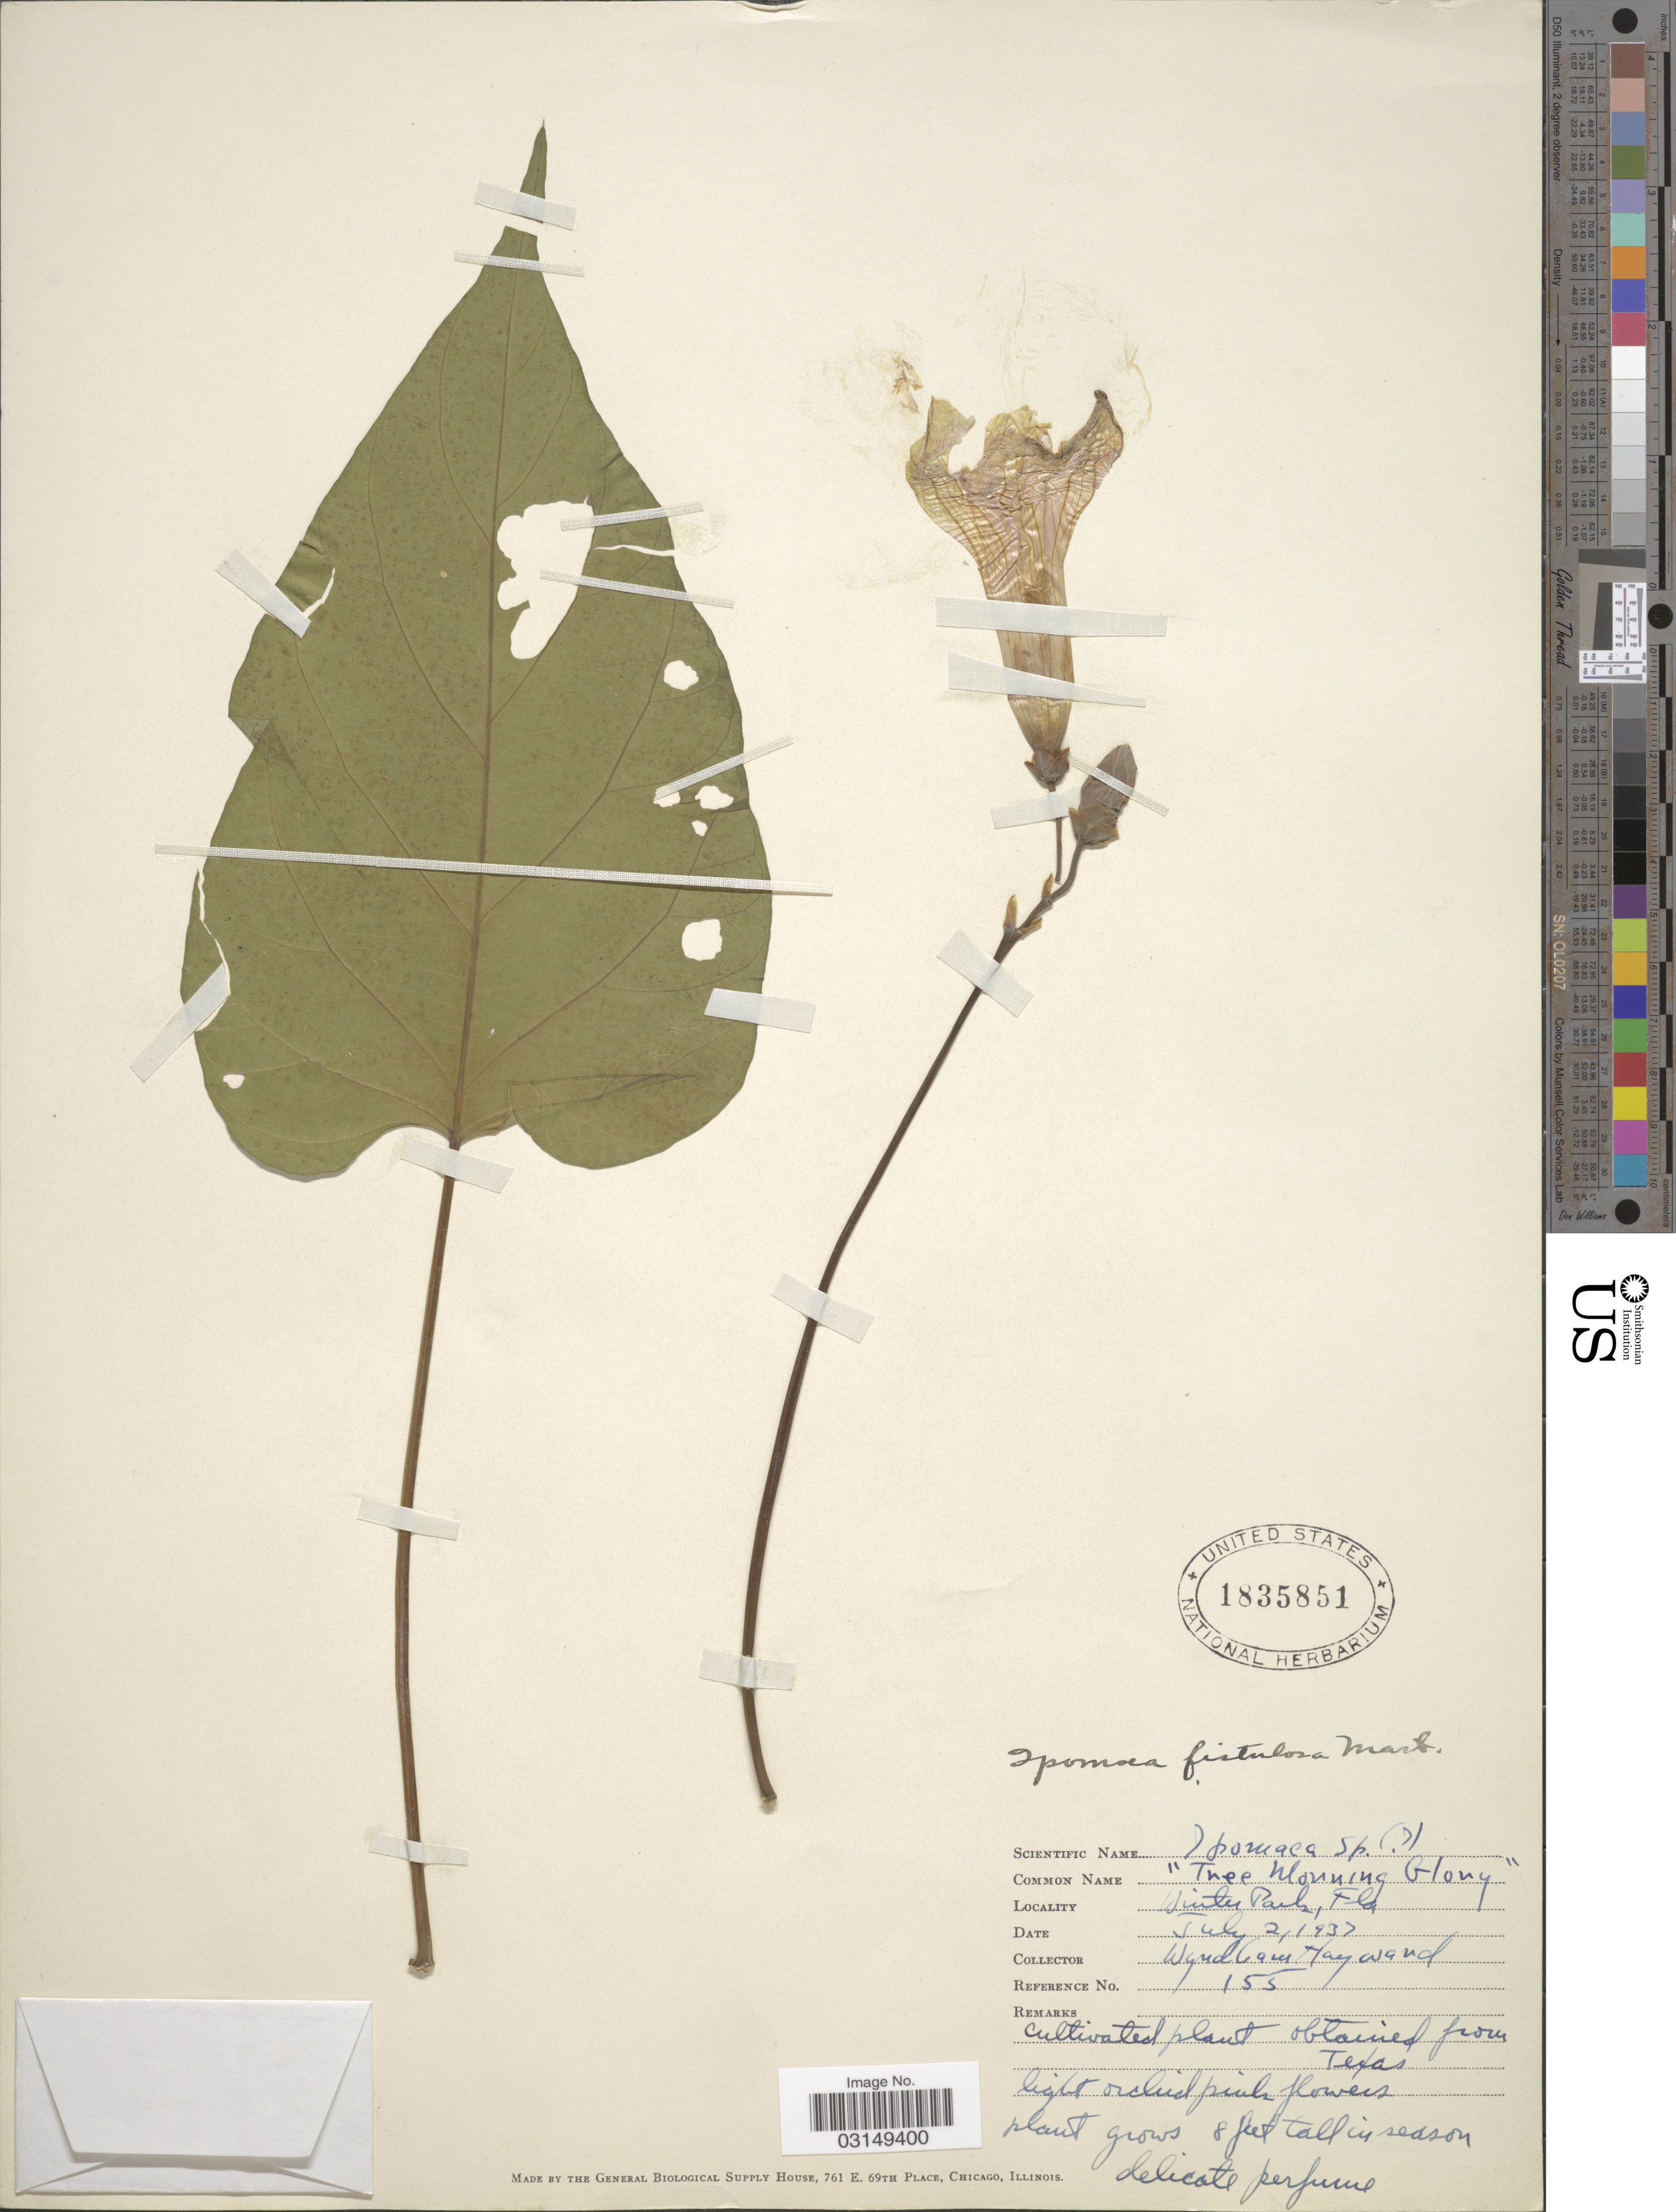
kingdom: Plantae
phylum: Tracheophyta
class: Magnoliopsida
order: Solanales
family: Convolvulaceae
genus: Ipomoea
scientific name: Ipomoea carnea subsp. fistulosa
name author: (Mart. ex Choisy) D.F. Austin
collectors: W. Hayward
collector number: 155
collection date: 1937-07-02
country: United States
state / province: Florida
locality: Winter Park.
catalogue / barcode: US 1835851